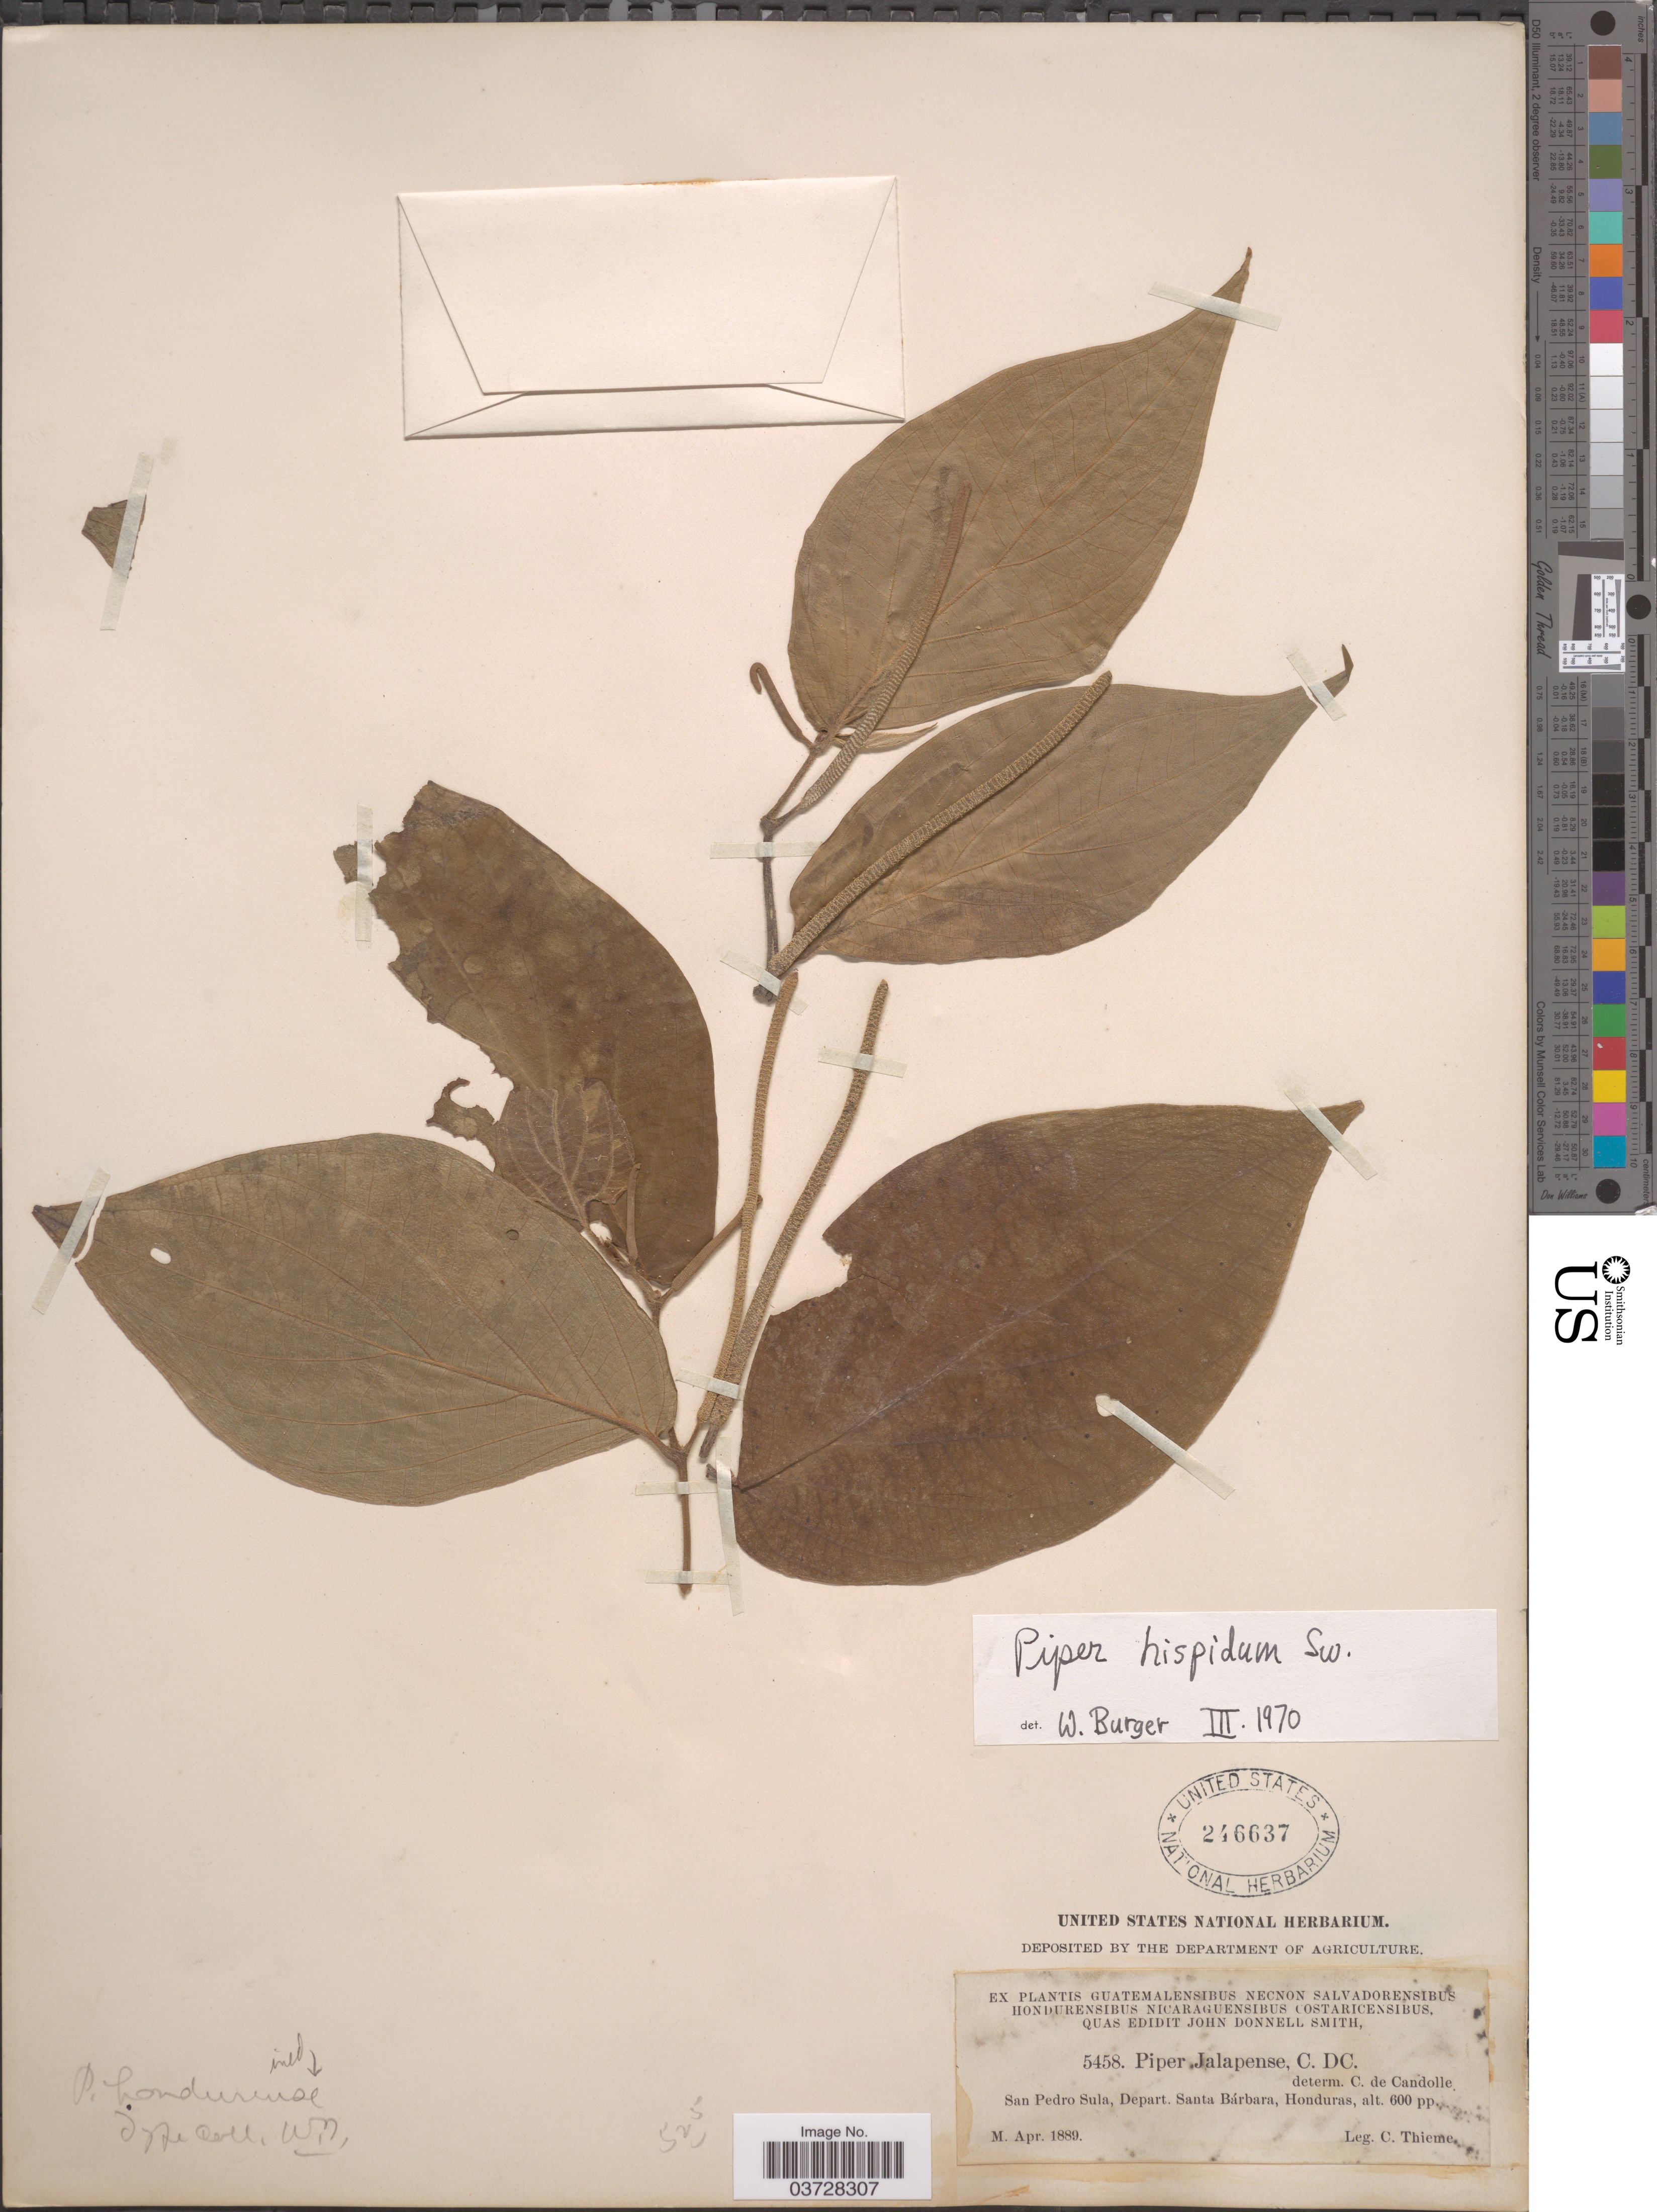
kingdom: Plantae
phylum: Tracheophyta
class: Magnoliopsida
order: Piperales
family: Piperaceae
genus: Piper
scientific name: Piper hispidum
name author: Sw.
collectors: C. Thieme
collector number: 5458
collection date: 1889-04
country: Honduras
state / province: Santa Barbara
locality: San Pedro Sula, Depart. Santa Bárbara.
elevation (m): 183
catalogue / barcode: US 246637